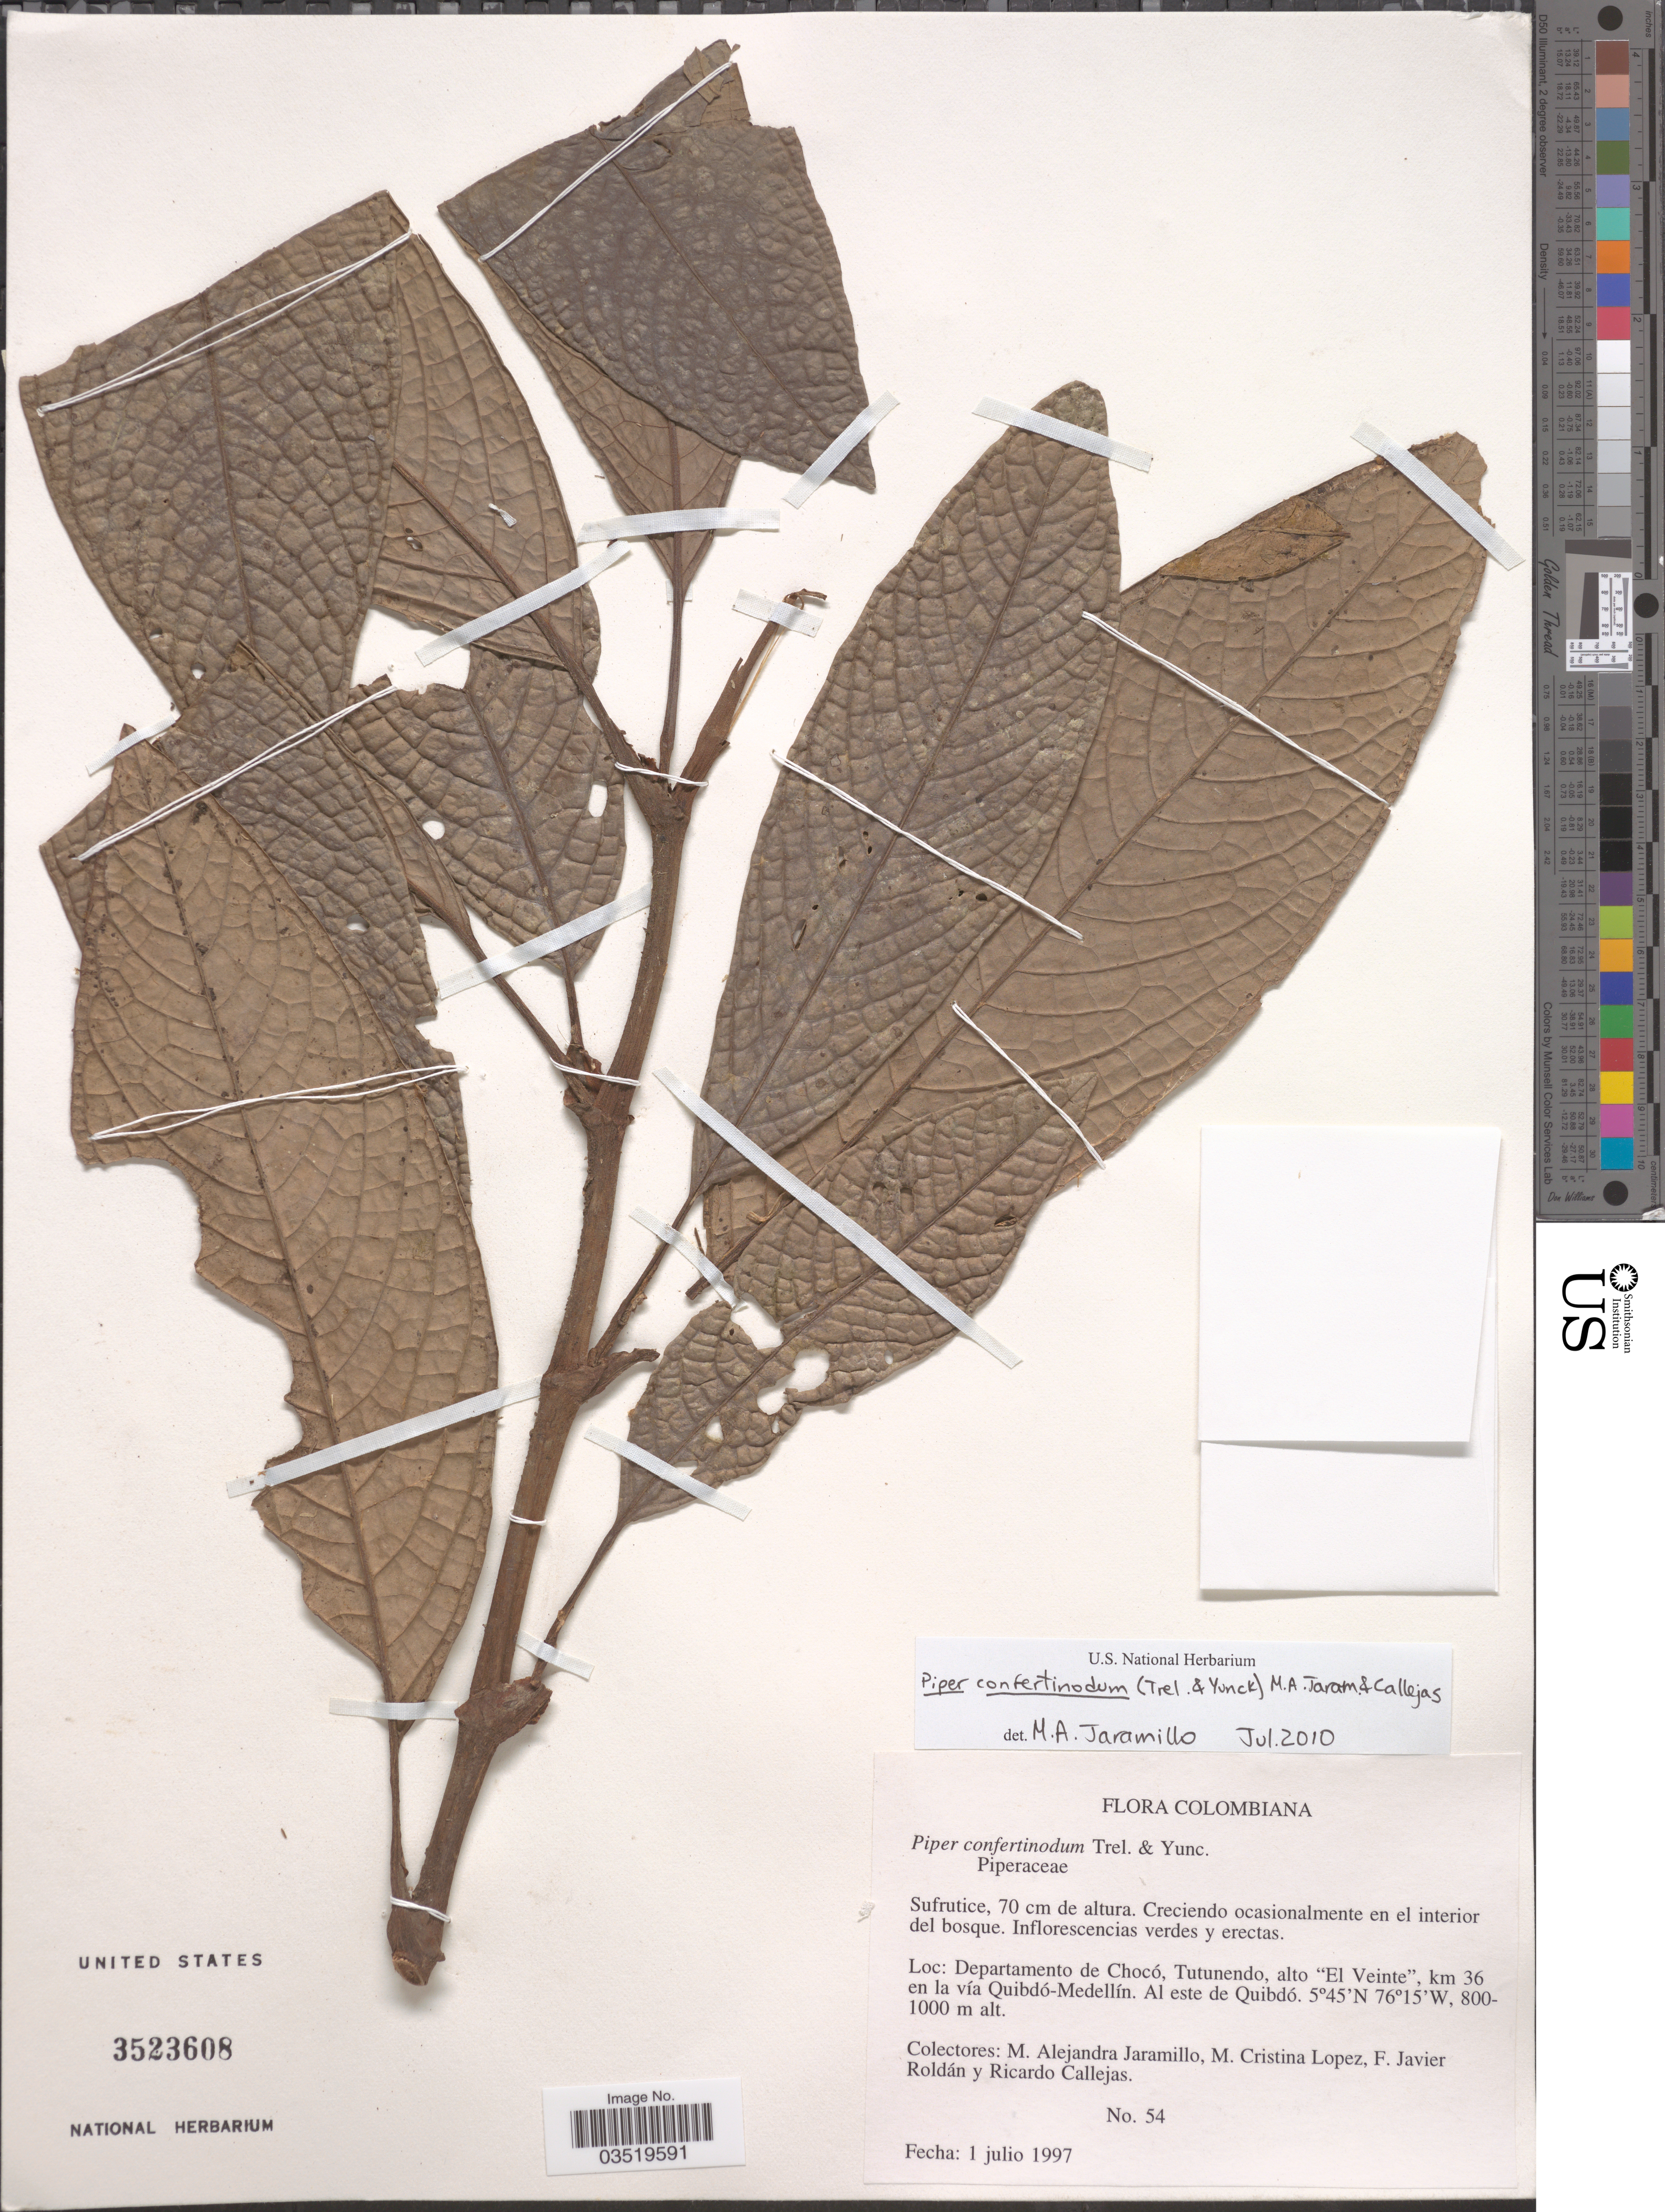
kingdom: Plantae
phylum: Tracheophyta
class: Magnoliopsida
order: Piperales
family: Piperaceae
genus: Piper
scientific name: Piper confertinodum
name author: (Trel. & Yunck.) Callejas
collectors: M. A. Jaramillo, M. Lopez, F. J. Roldán & R. Callejas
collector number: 54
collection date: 1997-07-01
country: Colombia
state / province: Chocó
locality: Departamento de Chocó, Tutunendo, alto 'El Veinte', km 36 en la vía Quibdó-Medellín. Al este de Quibdó.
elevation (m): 800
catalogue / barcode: US 3523608